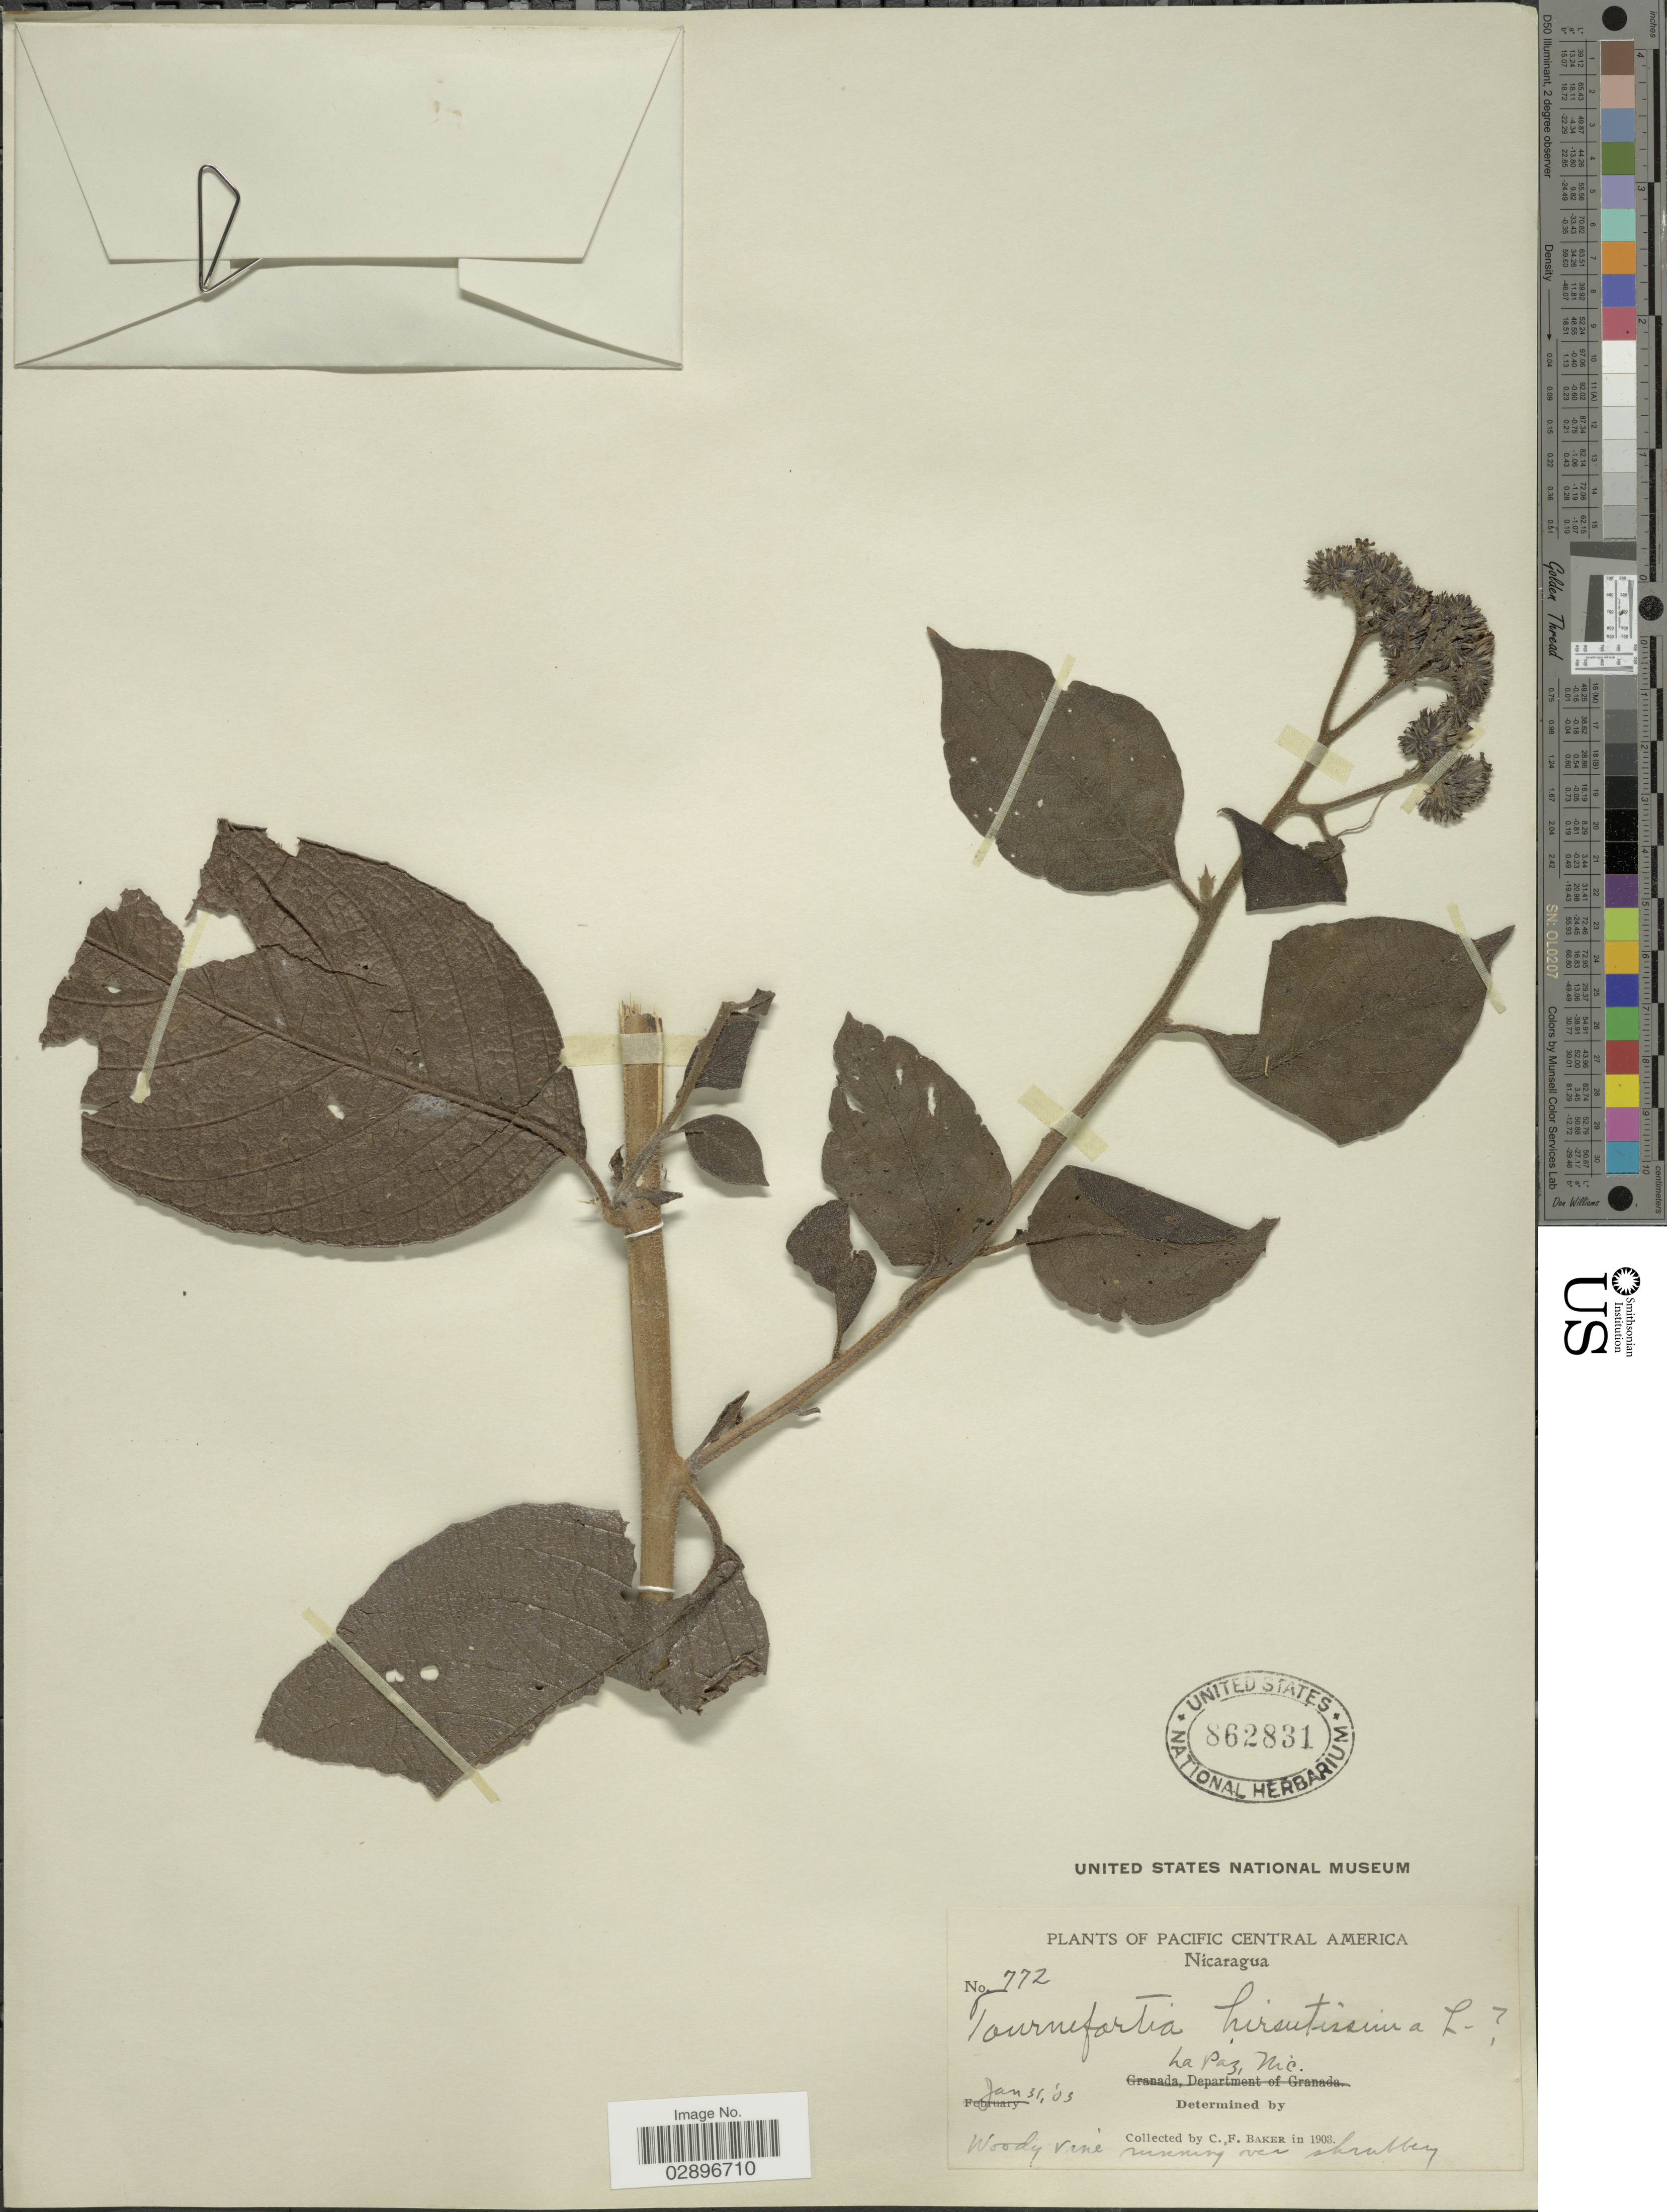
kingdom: Plantae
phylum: Tracheophyta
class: Magnoliopsida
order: Boraginales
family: Heliotropiaceae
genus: Tournefortia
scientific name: Tournefortia hirsutissima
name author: L.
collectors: C. F. Baker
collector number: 772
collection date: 1903-01-31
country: Nicaragua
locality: La Paz, Nic. Pacific Central America.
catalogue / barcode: US 862831